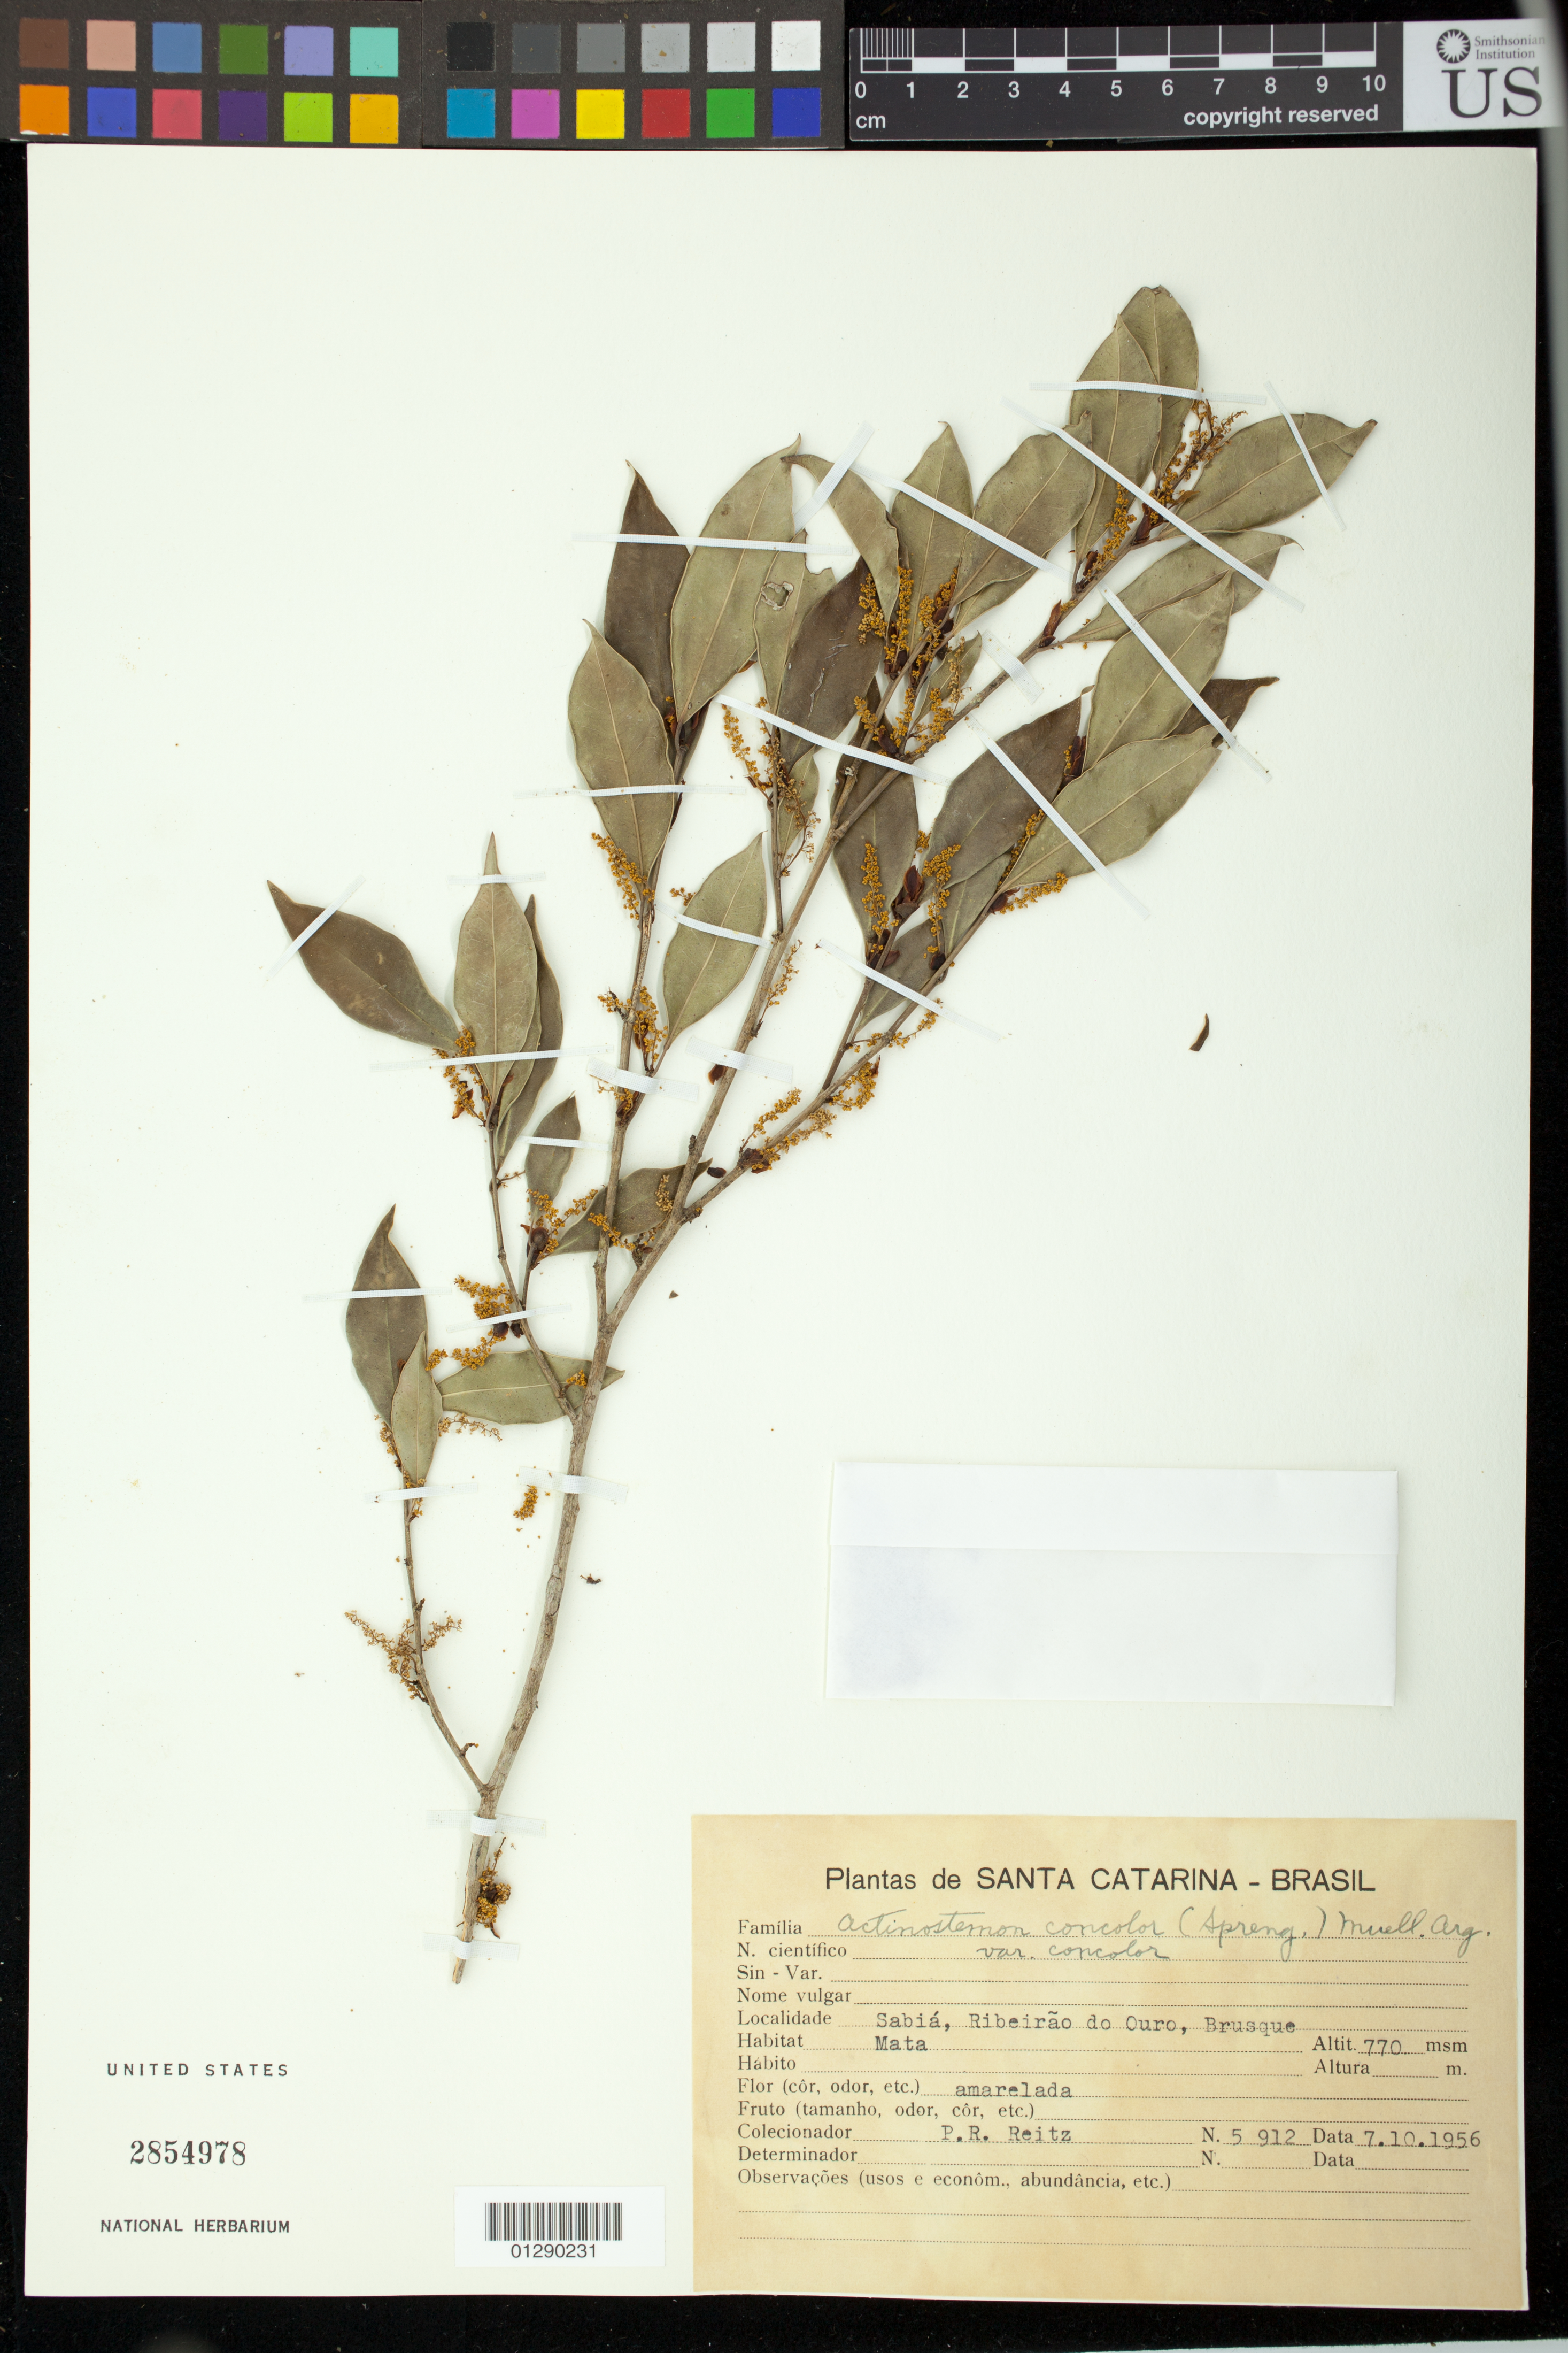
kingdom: Plantae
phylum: Tracheophyta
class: Magnoliopsida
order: Malpighiales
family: Euphorbiaceae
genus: Actinostemon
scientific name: Actinostemon concolor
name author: (Spreng.) Müll. Arg.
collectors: R. Reitz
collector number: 5 912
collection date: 1956-07-10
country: Brazil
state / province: Santa Catarina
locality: Sabia, Ribeirao do Ouro, Brusque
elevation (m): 770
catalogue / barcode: US 2854978